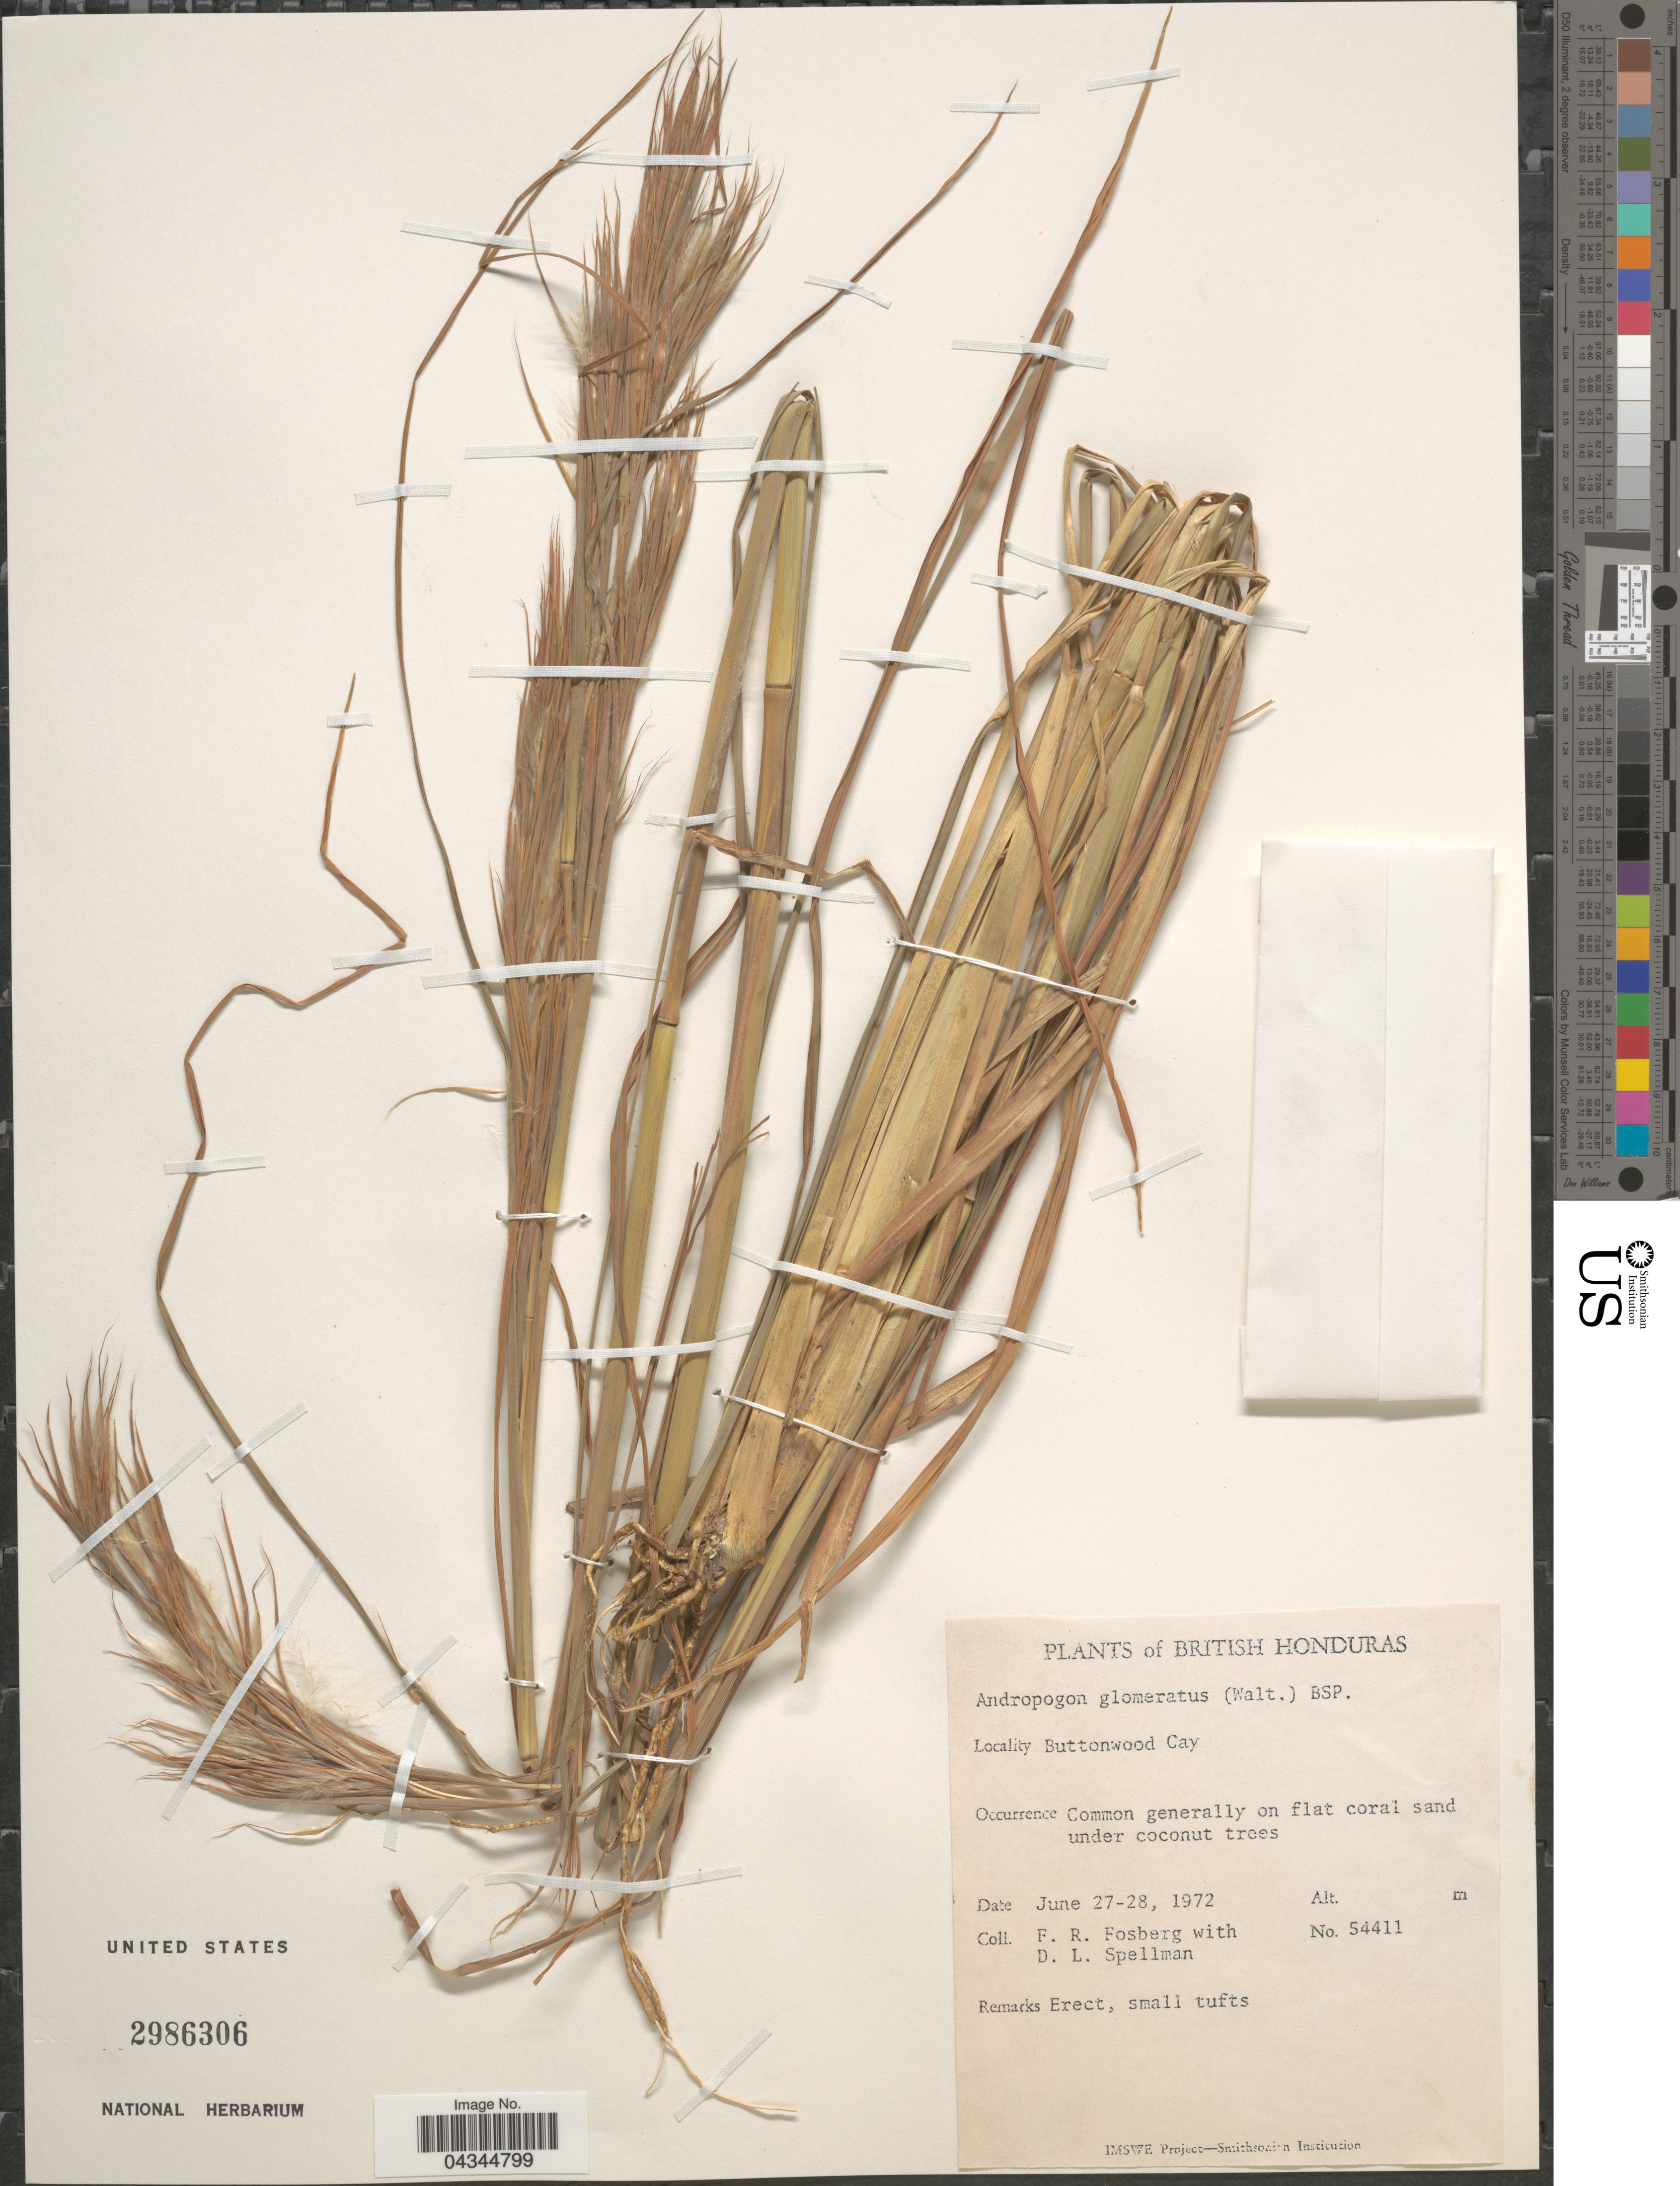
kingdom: Plantae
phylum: Tracheophyta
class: Liliopsida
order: Poales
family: Poaceae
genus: Andropogon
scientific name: Andropogon glomeratus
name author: (Walter) Britton et al.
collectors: F. R. Fosberg & D. L. Spellman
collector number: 54411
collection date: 1972-06-27/1972-06-28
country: Belize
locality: British Honduras. Buttonwood Cay. Common generally on flat coral sand under coconut trees.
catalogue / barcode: US 2986306